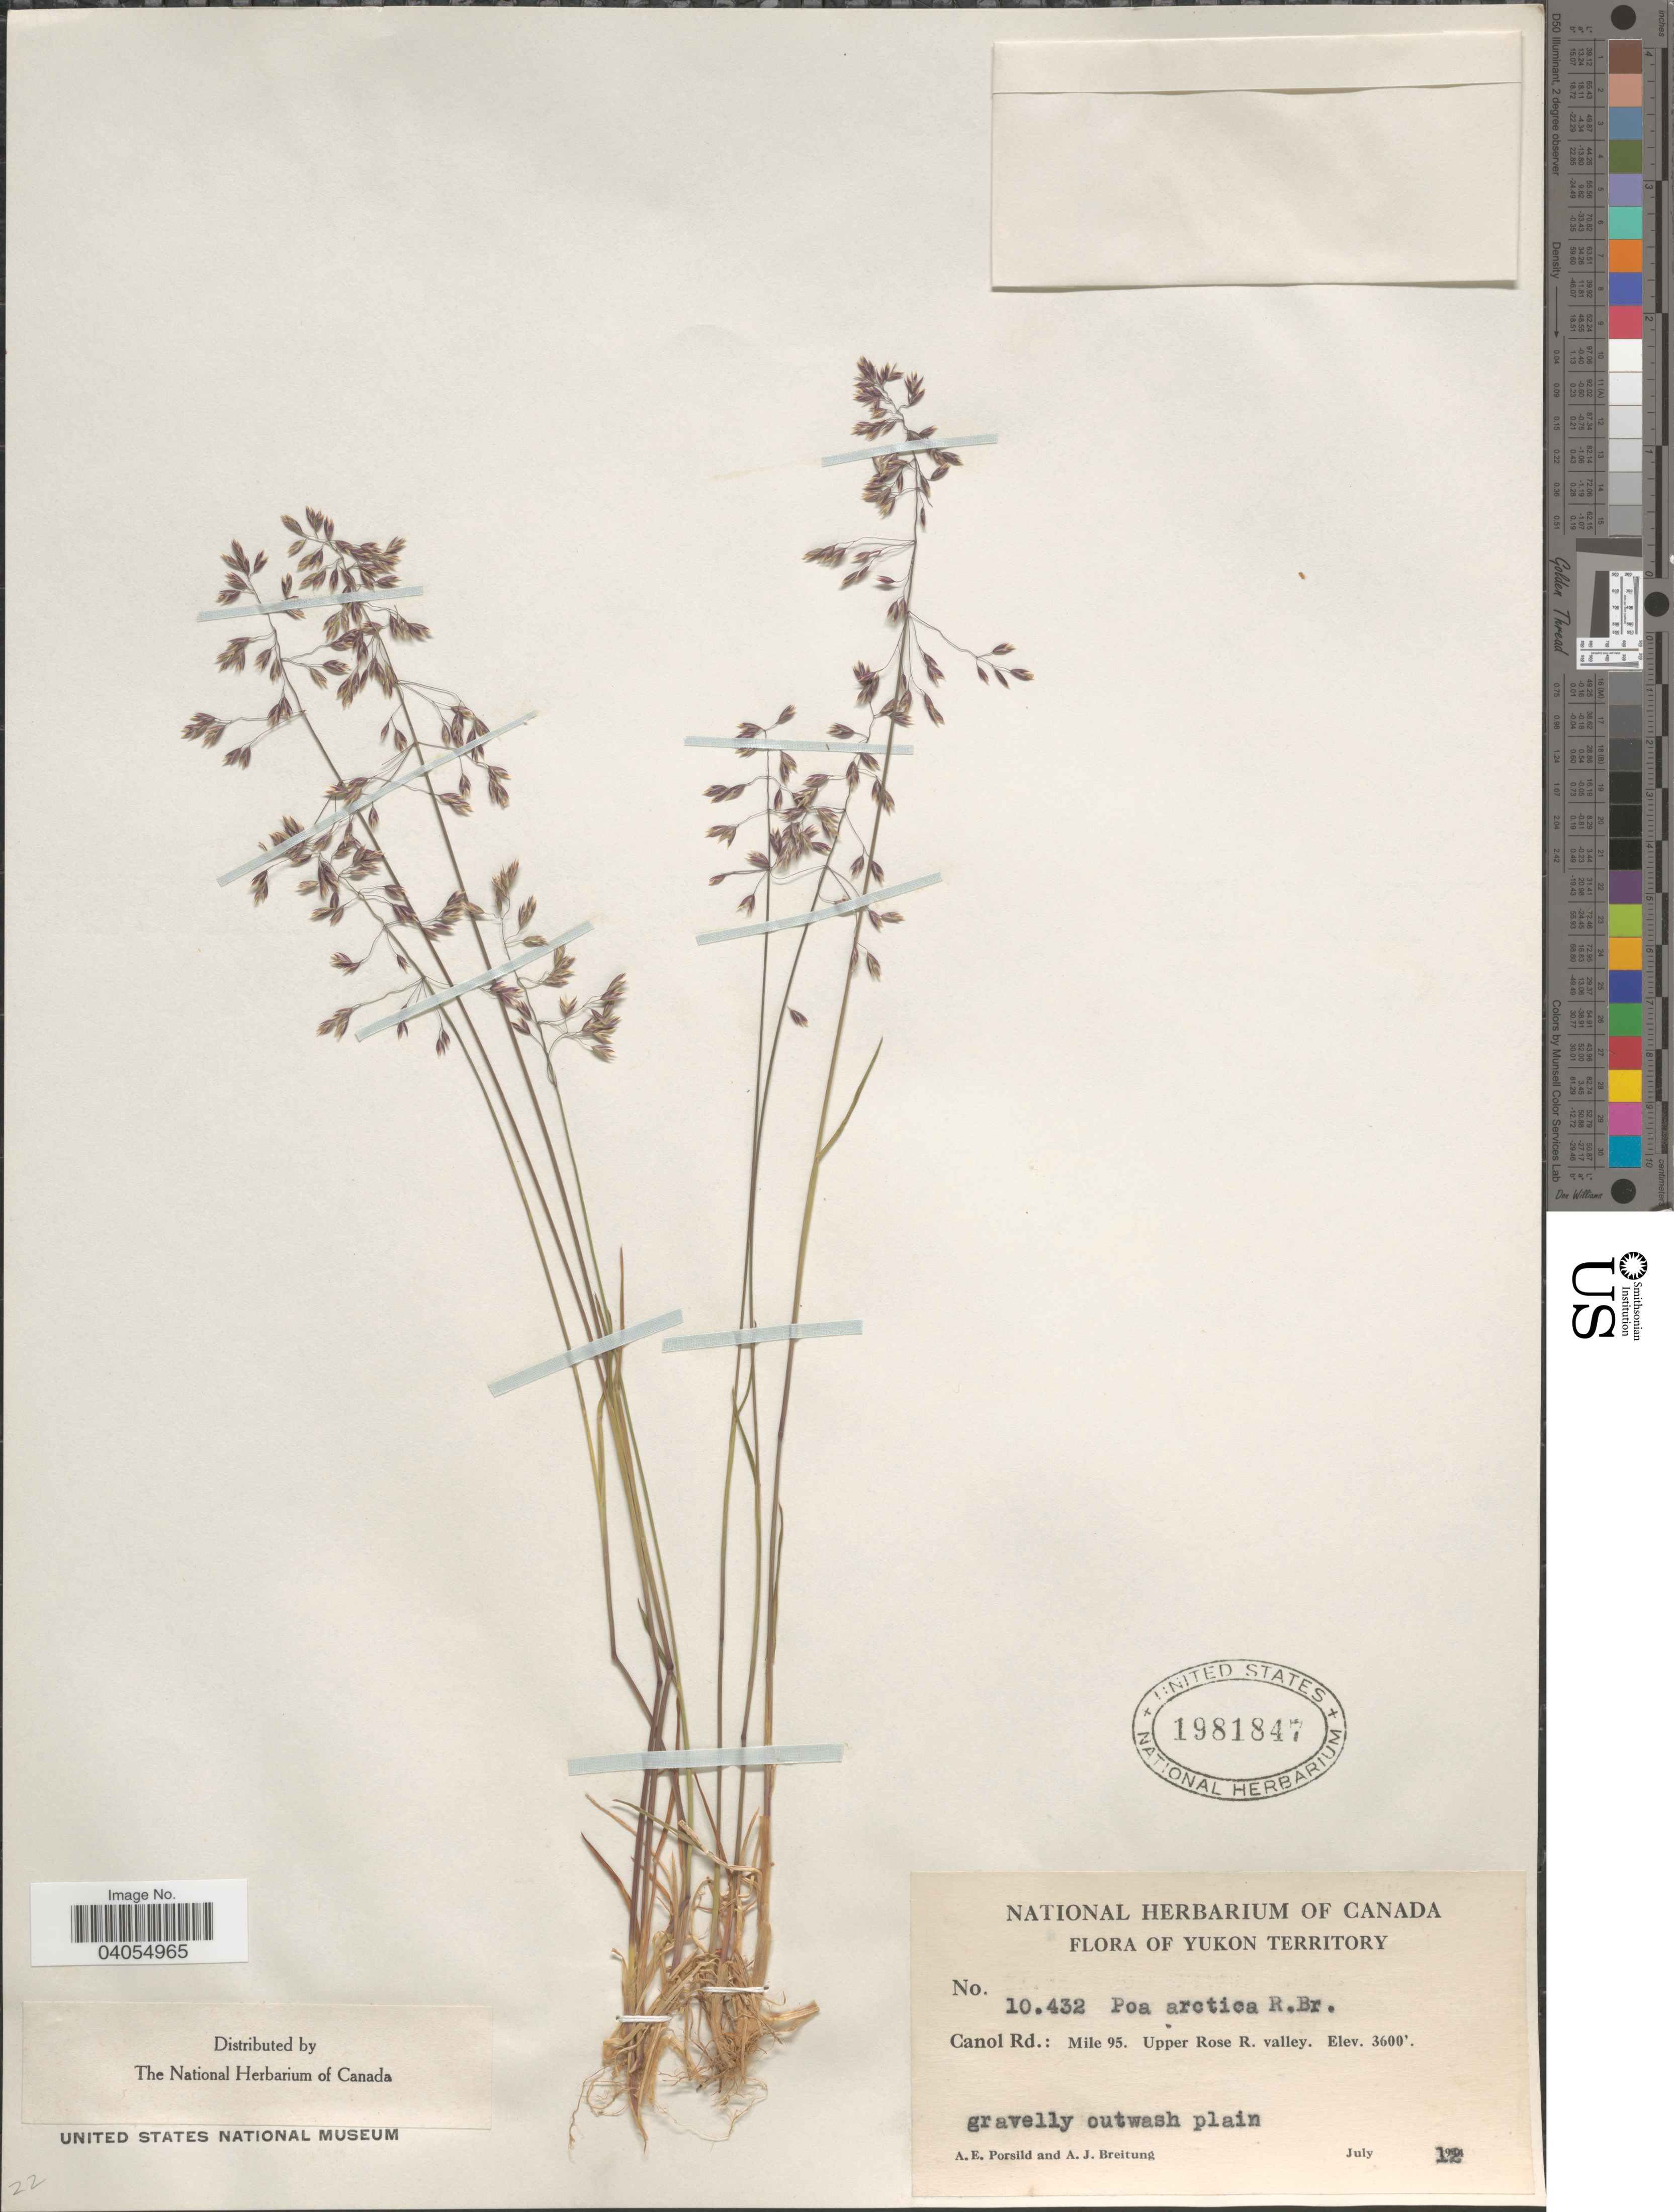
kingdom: Plantae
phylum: Tracheophyta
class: Liliopsida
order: Poales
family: Poaceae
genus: Poa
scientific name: Poa arctica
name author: R. Br.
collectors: A. E. Porsild & A. Breitung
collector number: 10432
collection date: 1904-07-12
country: Canada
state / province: Yukon Territory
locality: Canol Rd.: Mile 95. Upper Rose R. valley.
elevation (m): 1097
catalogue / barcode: US 1981847